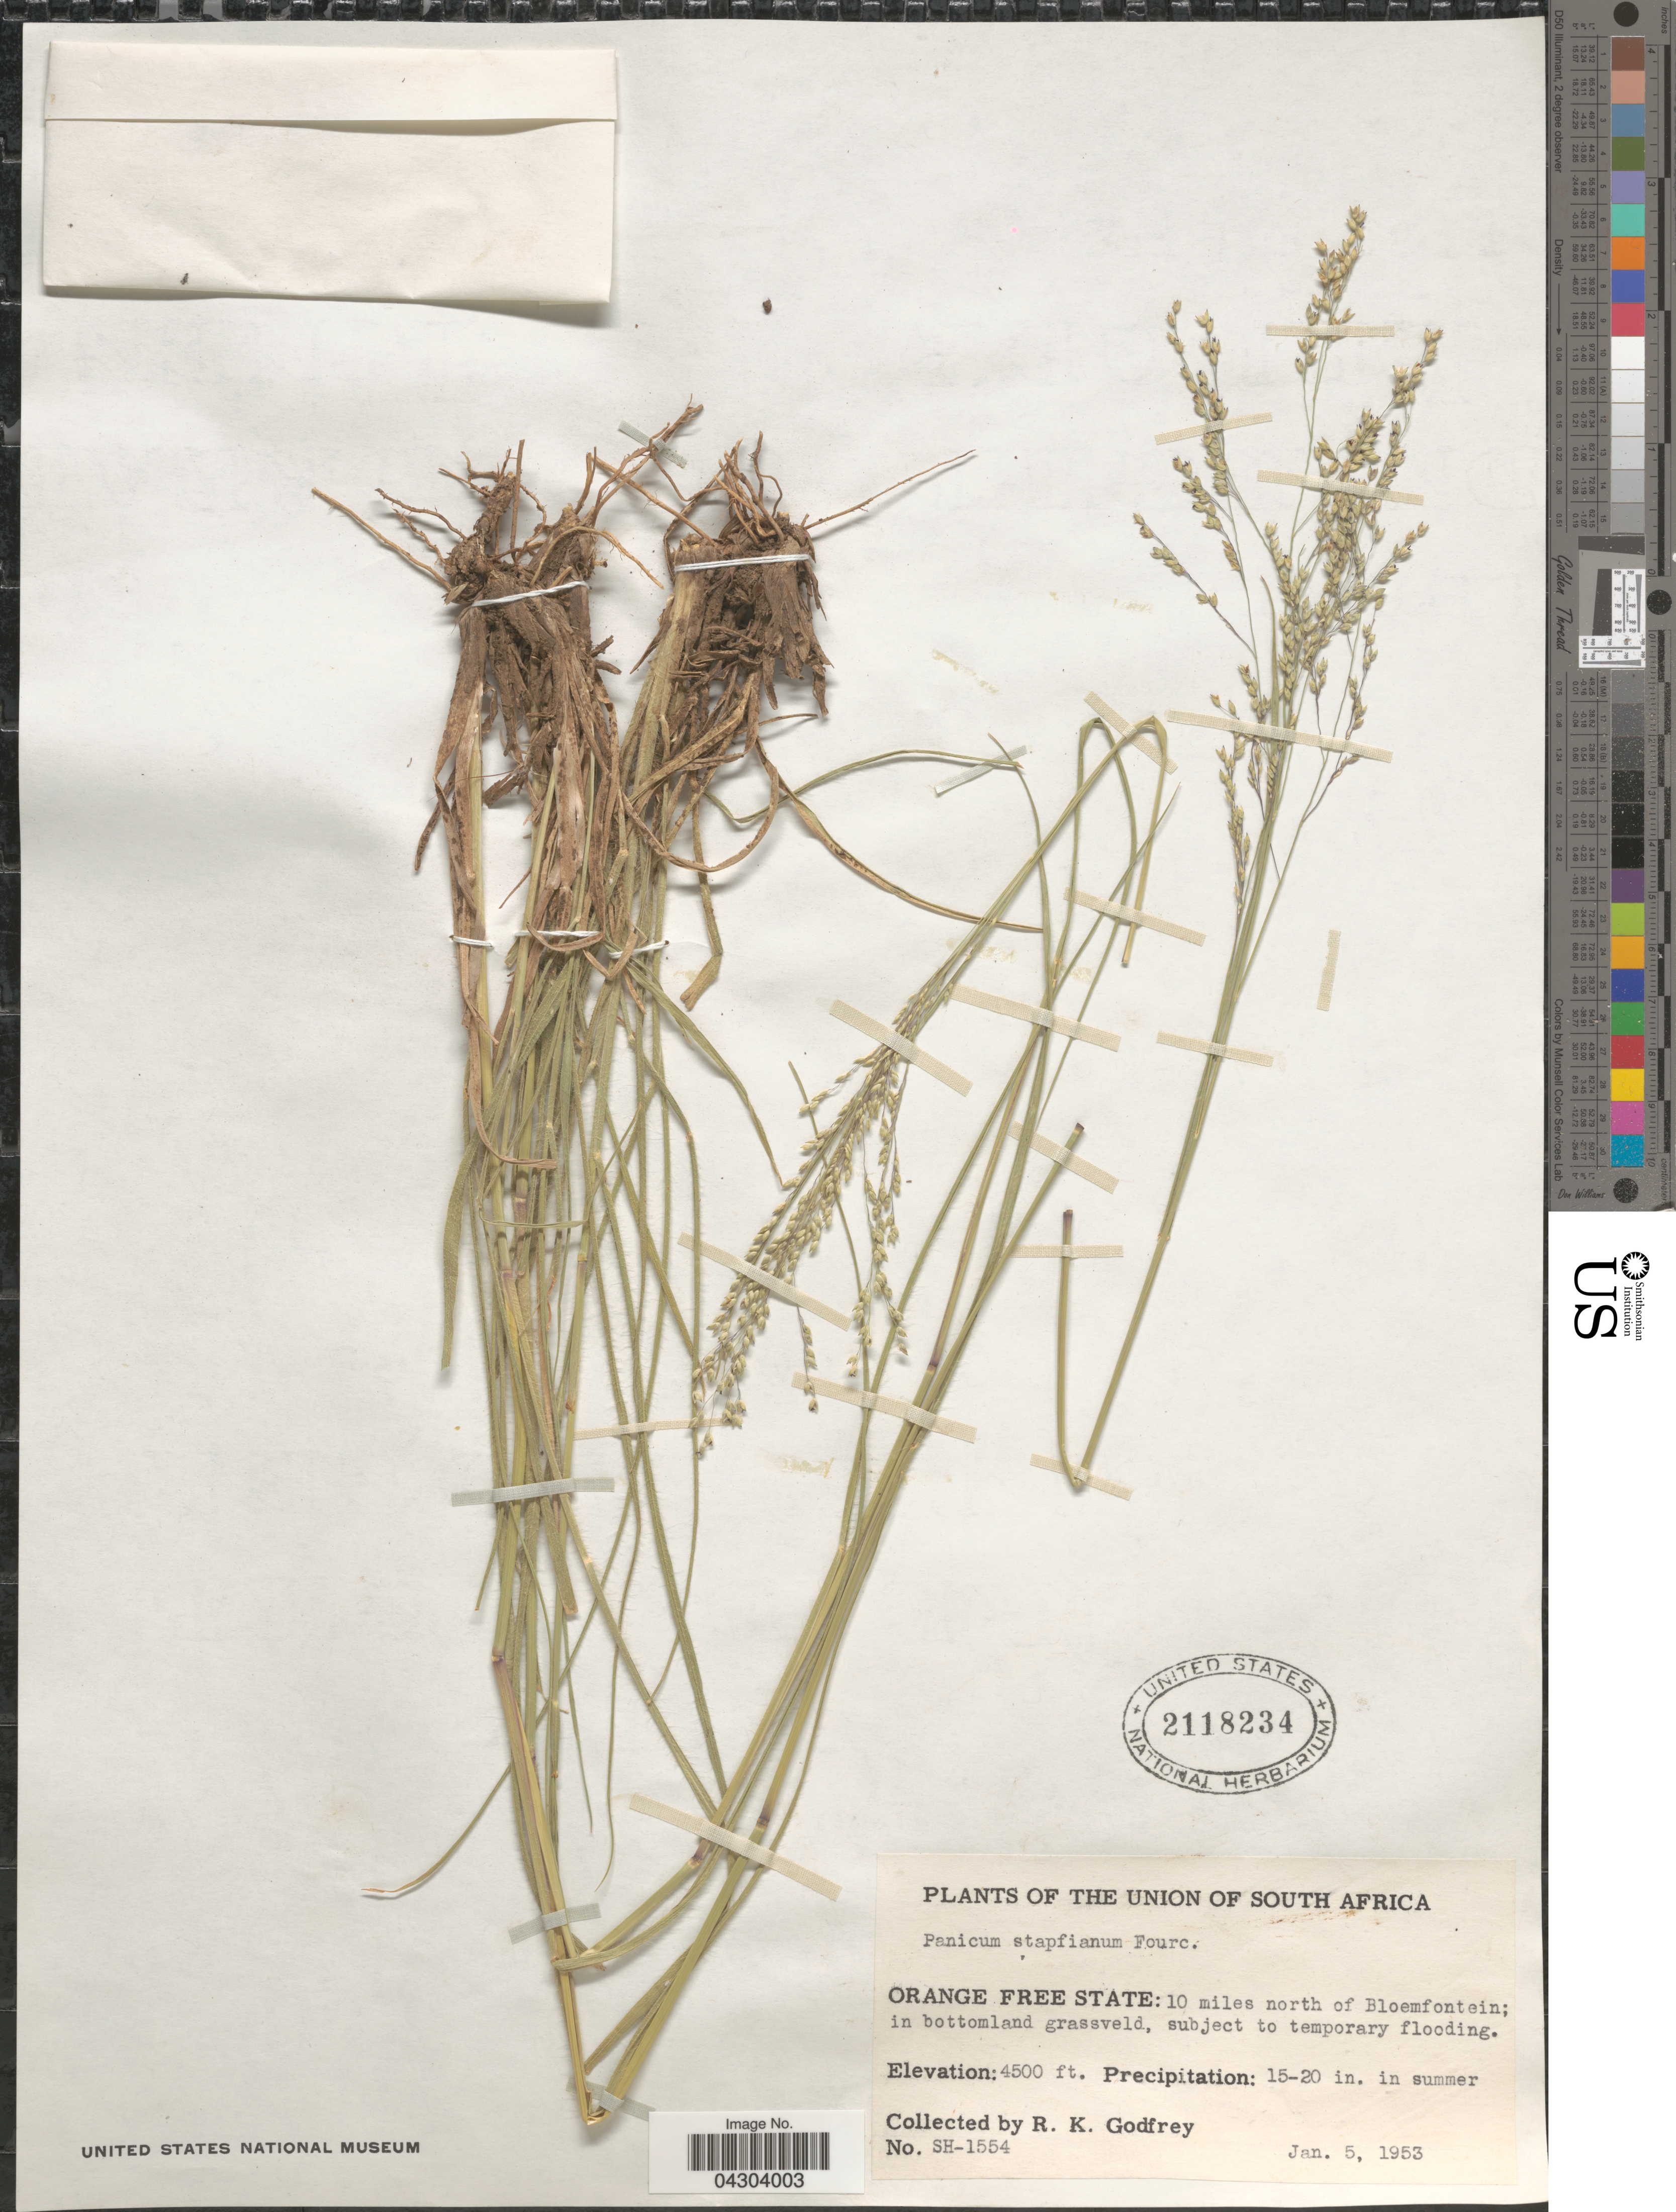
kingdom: Plantae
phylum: Tracheophyta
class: Liliopsida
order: Poales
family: Poaceae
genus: Panicum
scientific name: Panicum stapfianum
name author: Fourc.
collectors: R. K. Godfrey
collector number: SH-1554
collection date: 1953-01-05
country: South Africa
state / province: Free State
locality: The Union of South Africa. Orange Free State: 10 miles north of Bloemfontein.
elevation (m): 1372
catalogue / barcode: US 2118234